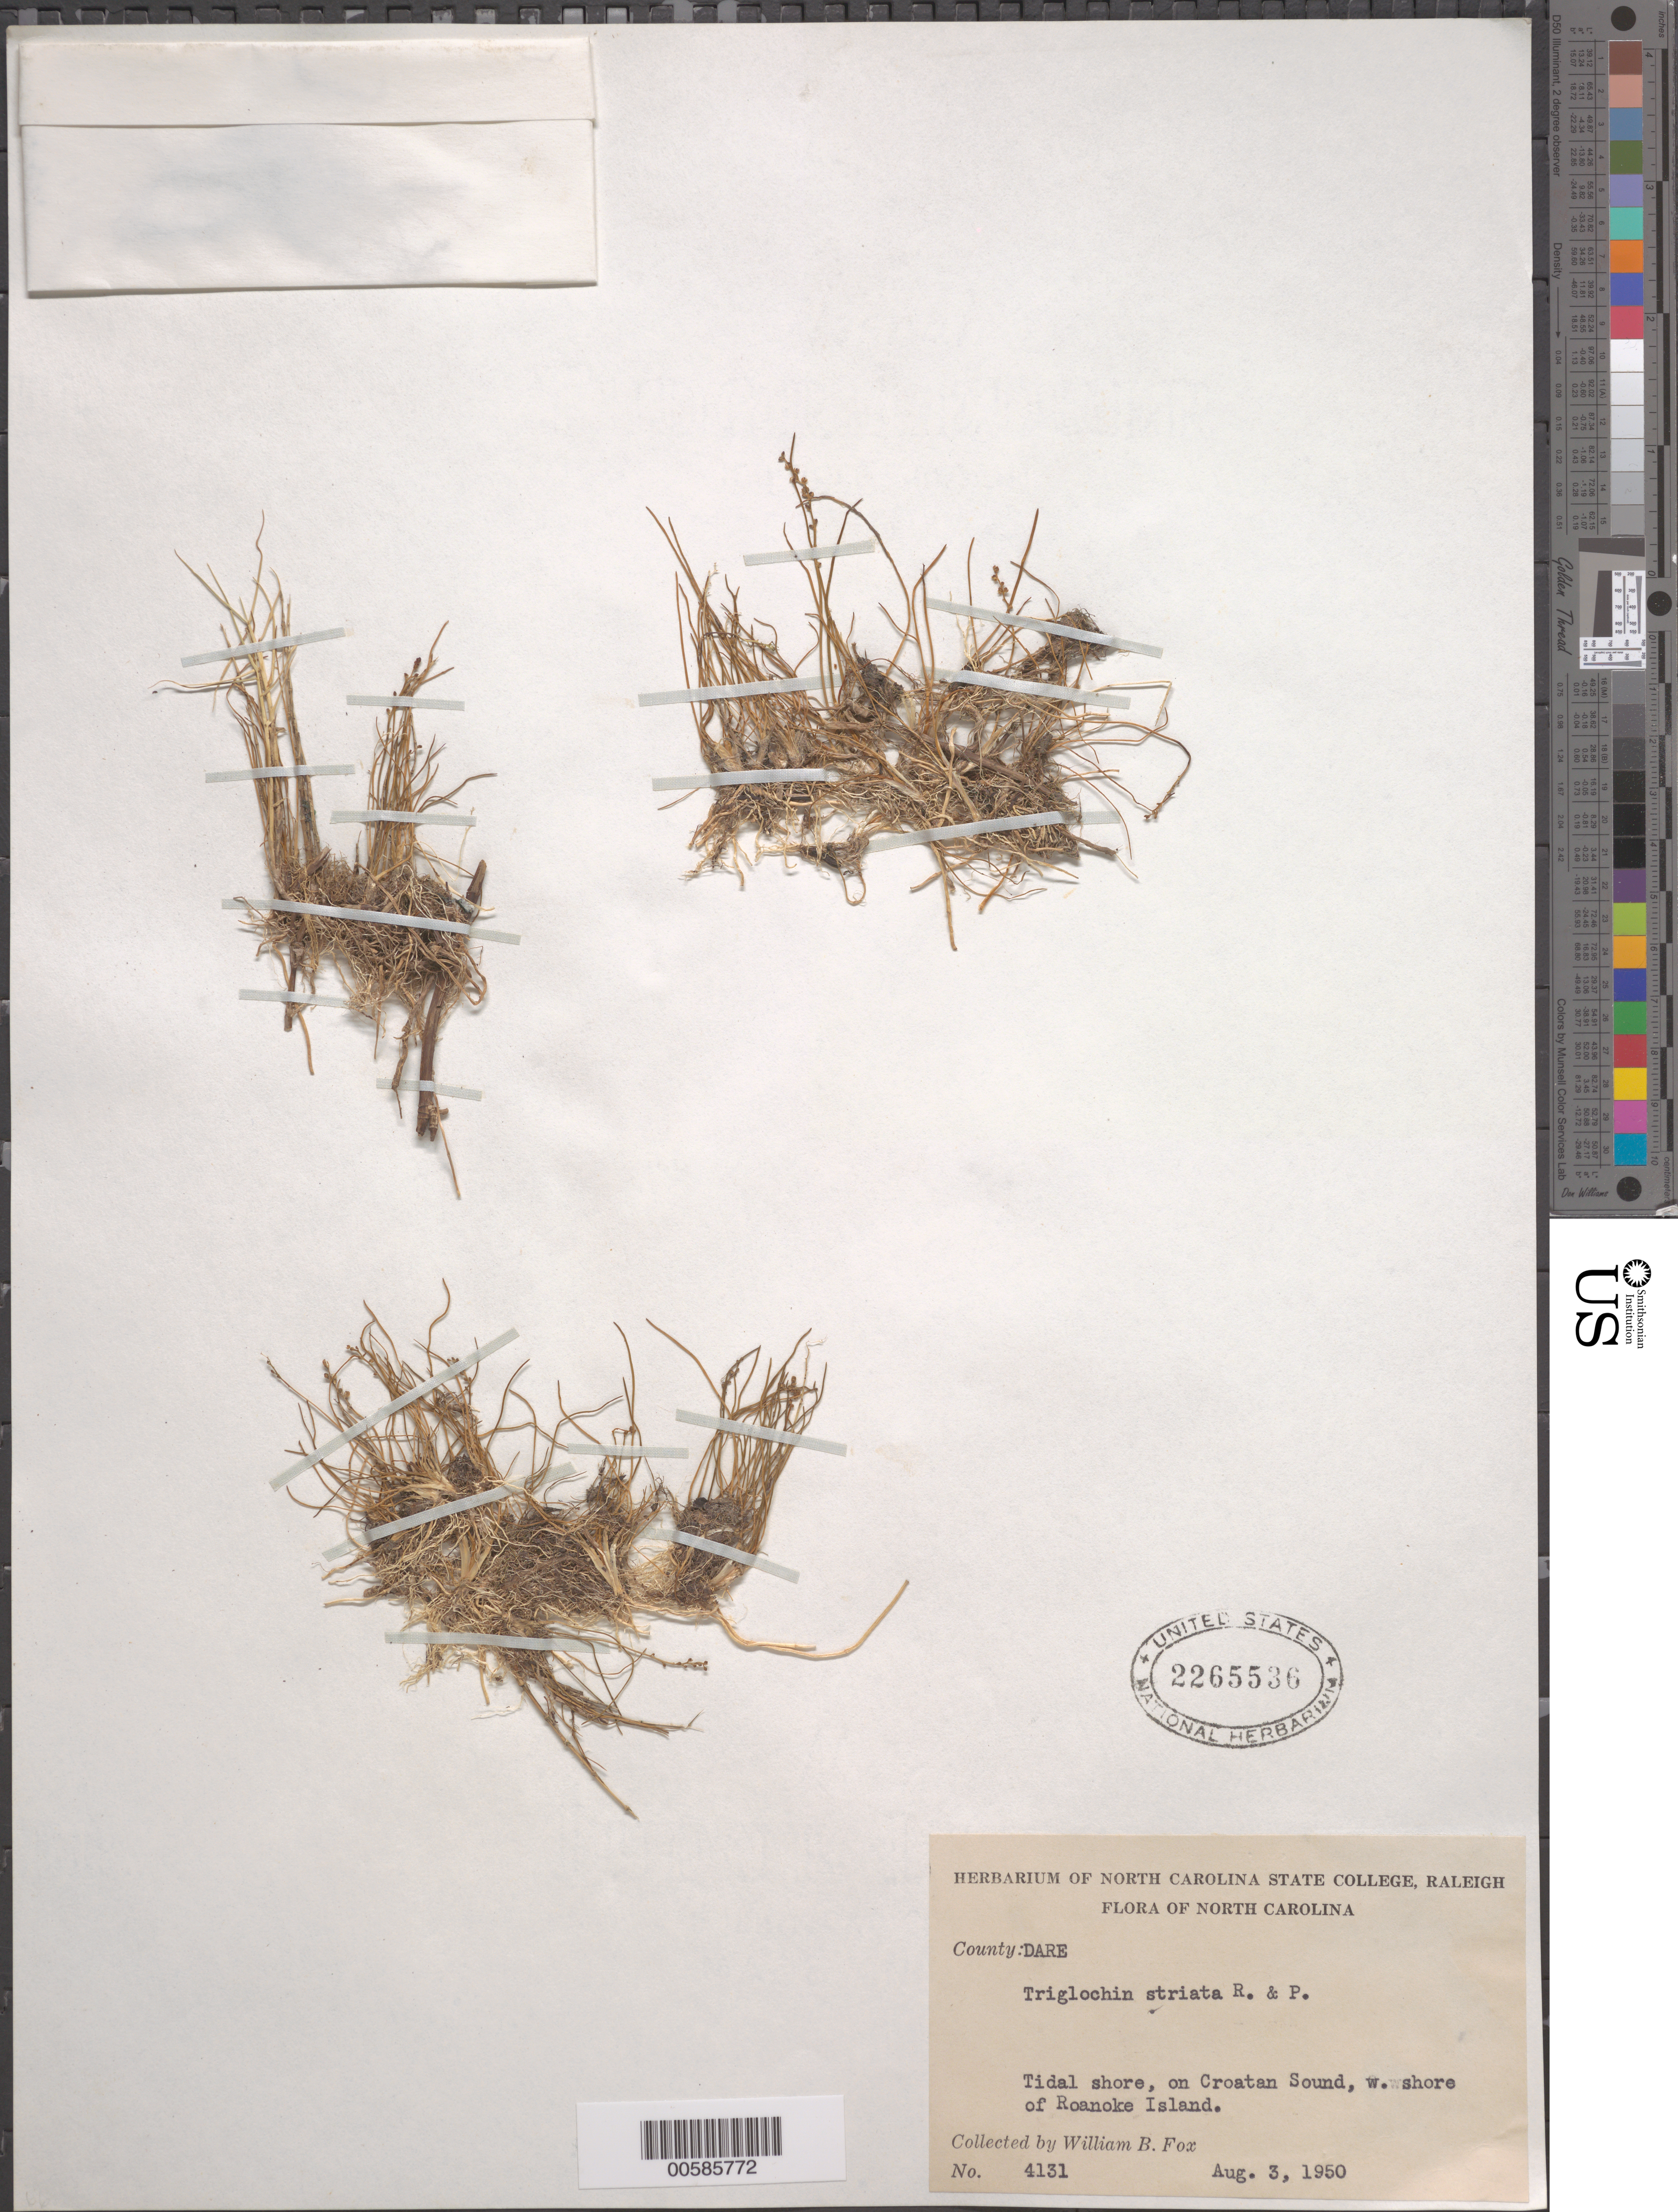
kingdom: Plantae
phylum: Tracheophyta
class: Liliopsida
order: Alismatales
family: Juncaginaceae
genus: Triglochin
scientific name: Triglochin striata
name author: Ruiz & Pav.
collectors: W. B. Fox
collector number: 4131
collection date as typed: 03 Aug 1950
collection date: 1950-08-03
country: United States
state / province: North Carolina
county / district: Dare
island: Roanoke Island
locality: Croatan Sound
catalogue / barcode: US 2265536